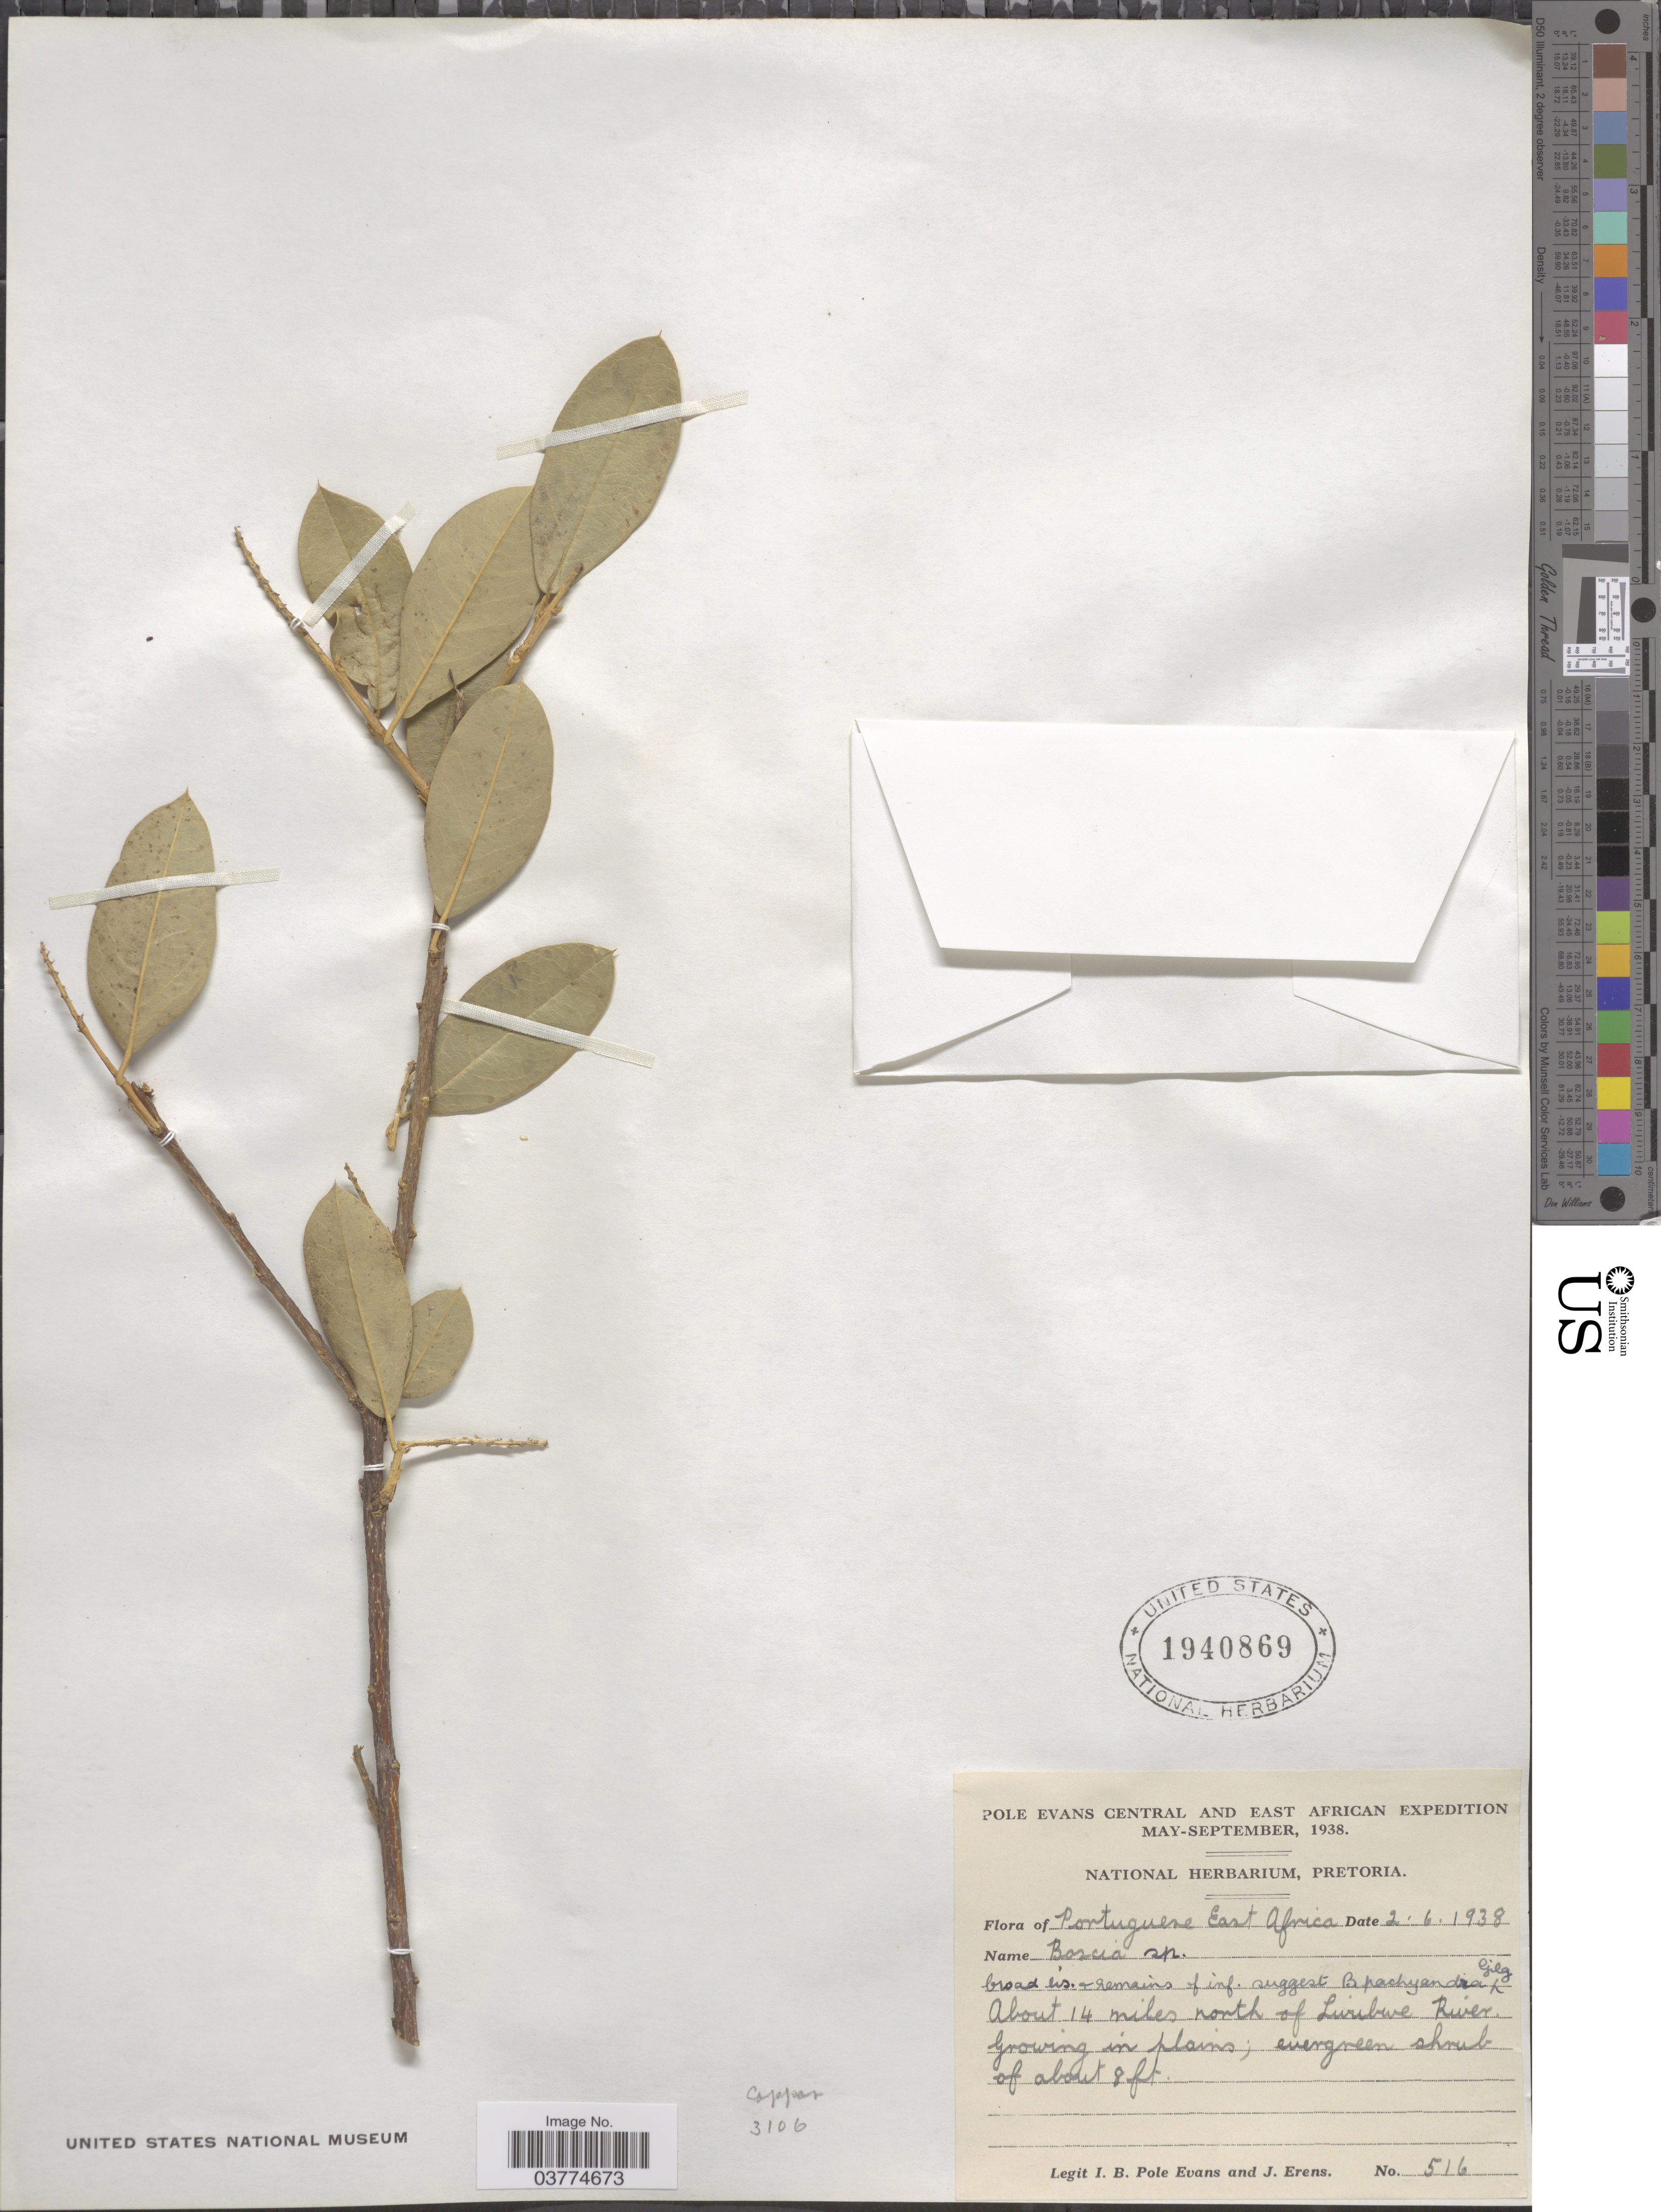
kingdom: Plantae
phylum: Tracheophyta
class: Magnoliopsida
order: Brassicales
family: Capparaceae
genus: Boscia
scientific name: Boscia sp.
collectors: I. B. Pole-Evans & J. Erens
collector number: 516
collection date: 1938-06-02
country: Mozambique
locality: Central and East African.? Portuguese East Africa. About 14 miles north of Livubwe River.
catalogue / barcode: US 1940869